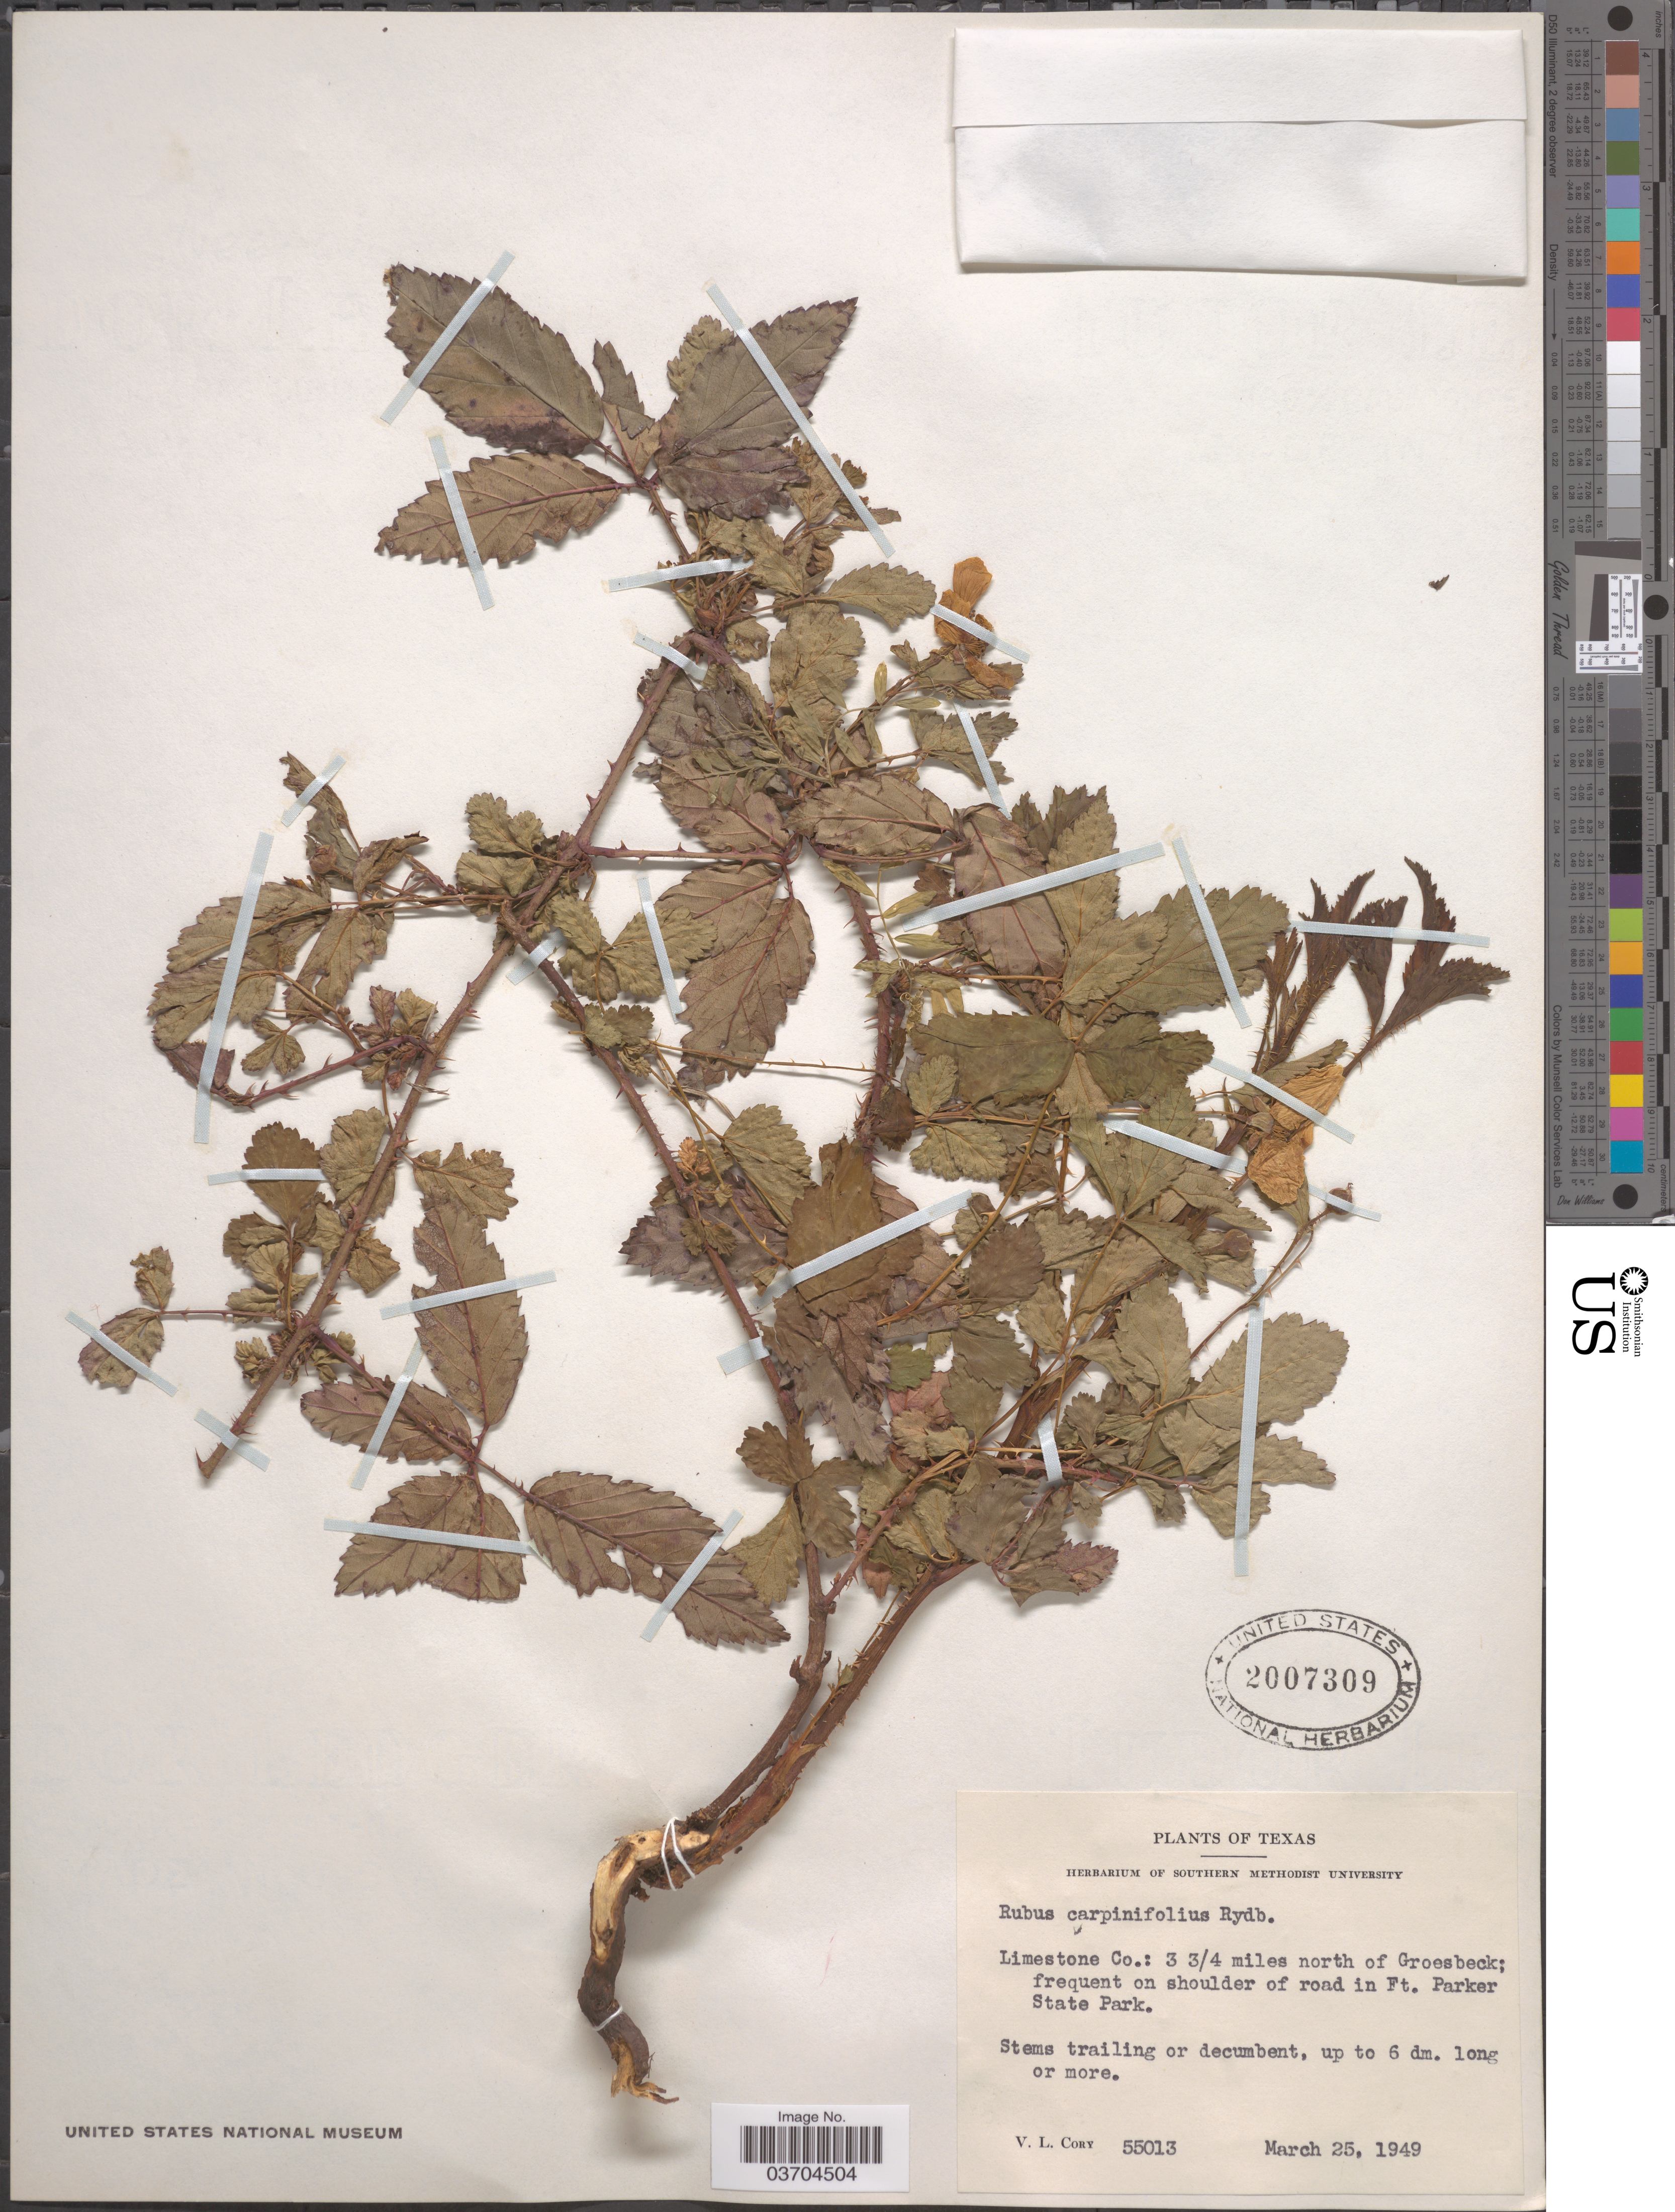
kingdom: Plantae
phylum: Tracheophyta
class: Magnoliopsida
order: Rosales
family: Rosaceae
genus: Rubus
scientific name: Rubus carpinifolius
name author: Rydb.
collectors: V. Cory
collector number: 55013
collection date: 1949-03-25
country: United States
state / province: Texas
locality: Limestone Co.: 3 3/4 miles north of Groesbeck; frequent on shoulder of road in Ft. Parker State Park.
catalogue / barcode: US 2007309